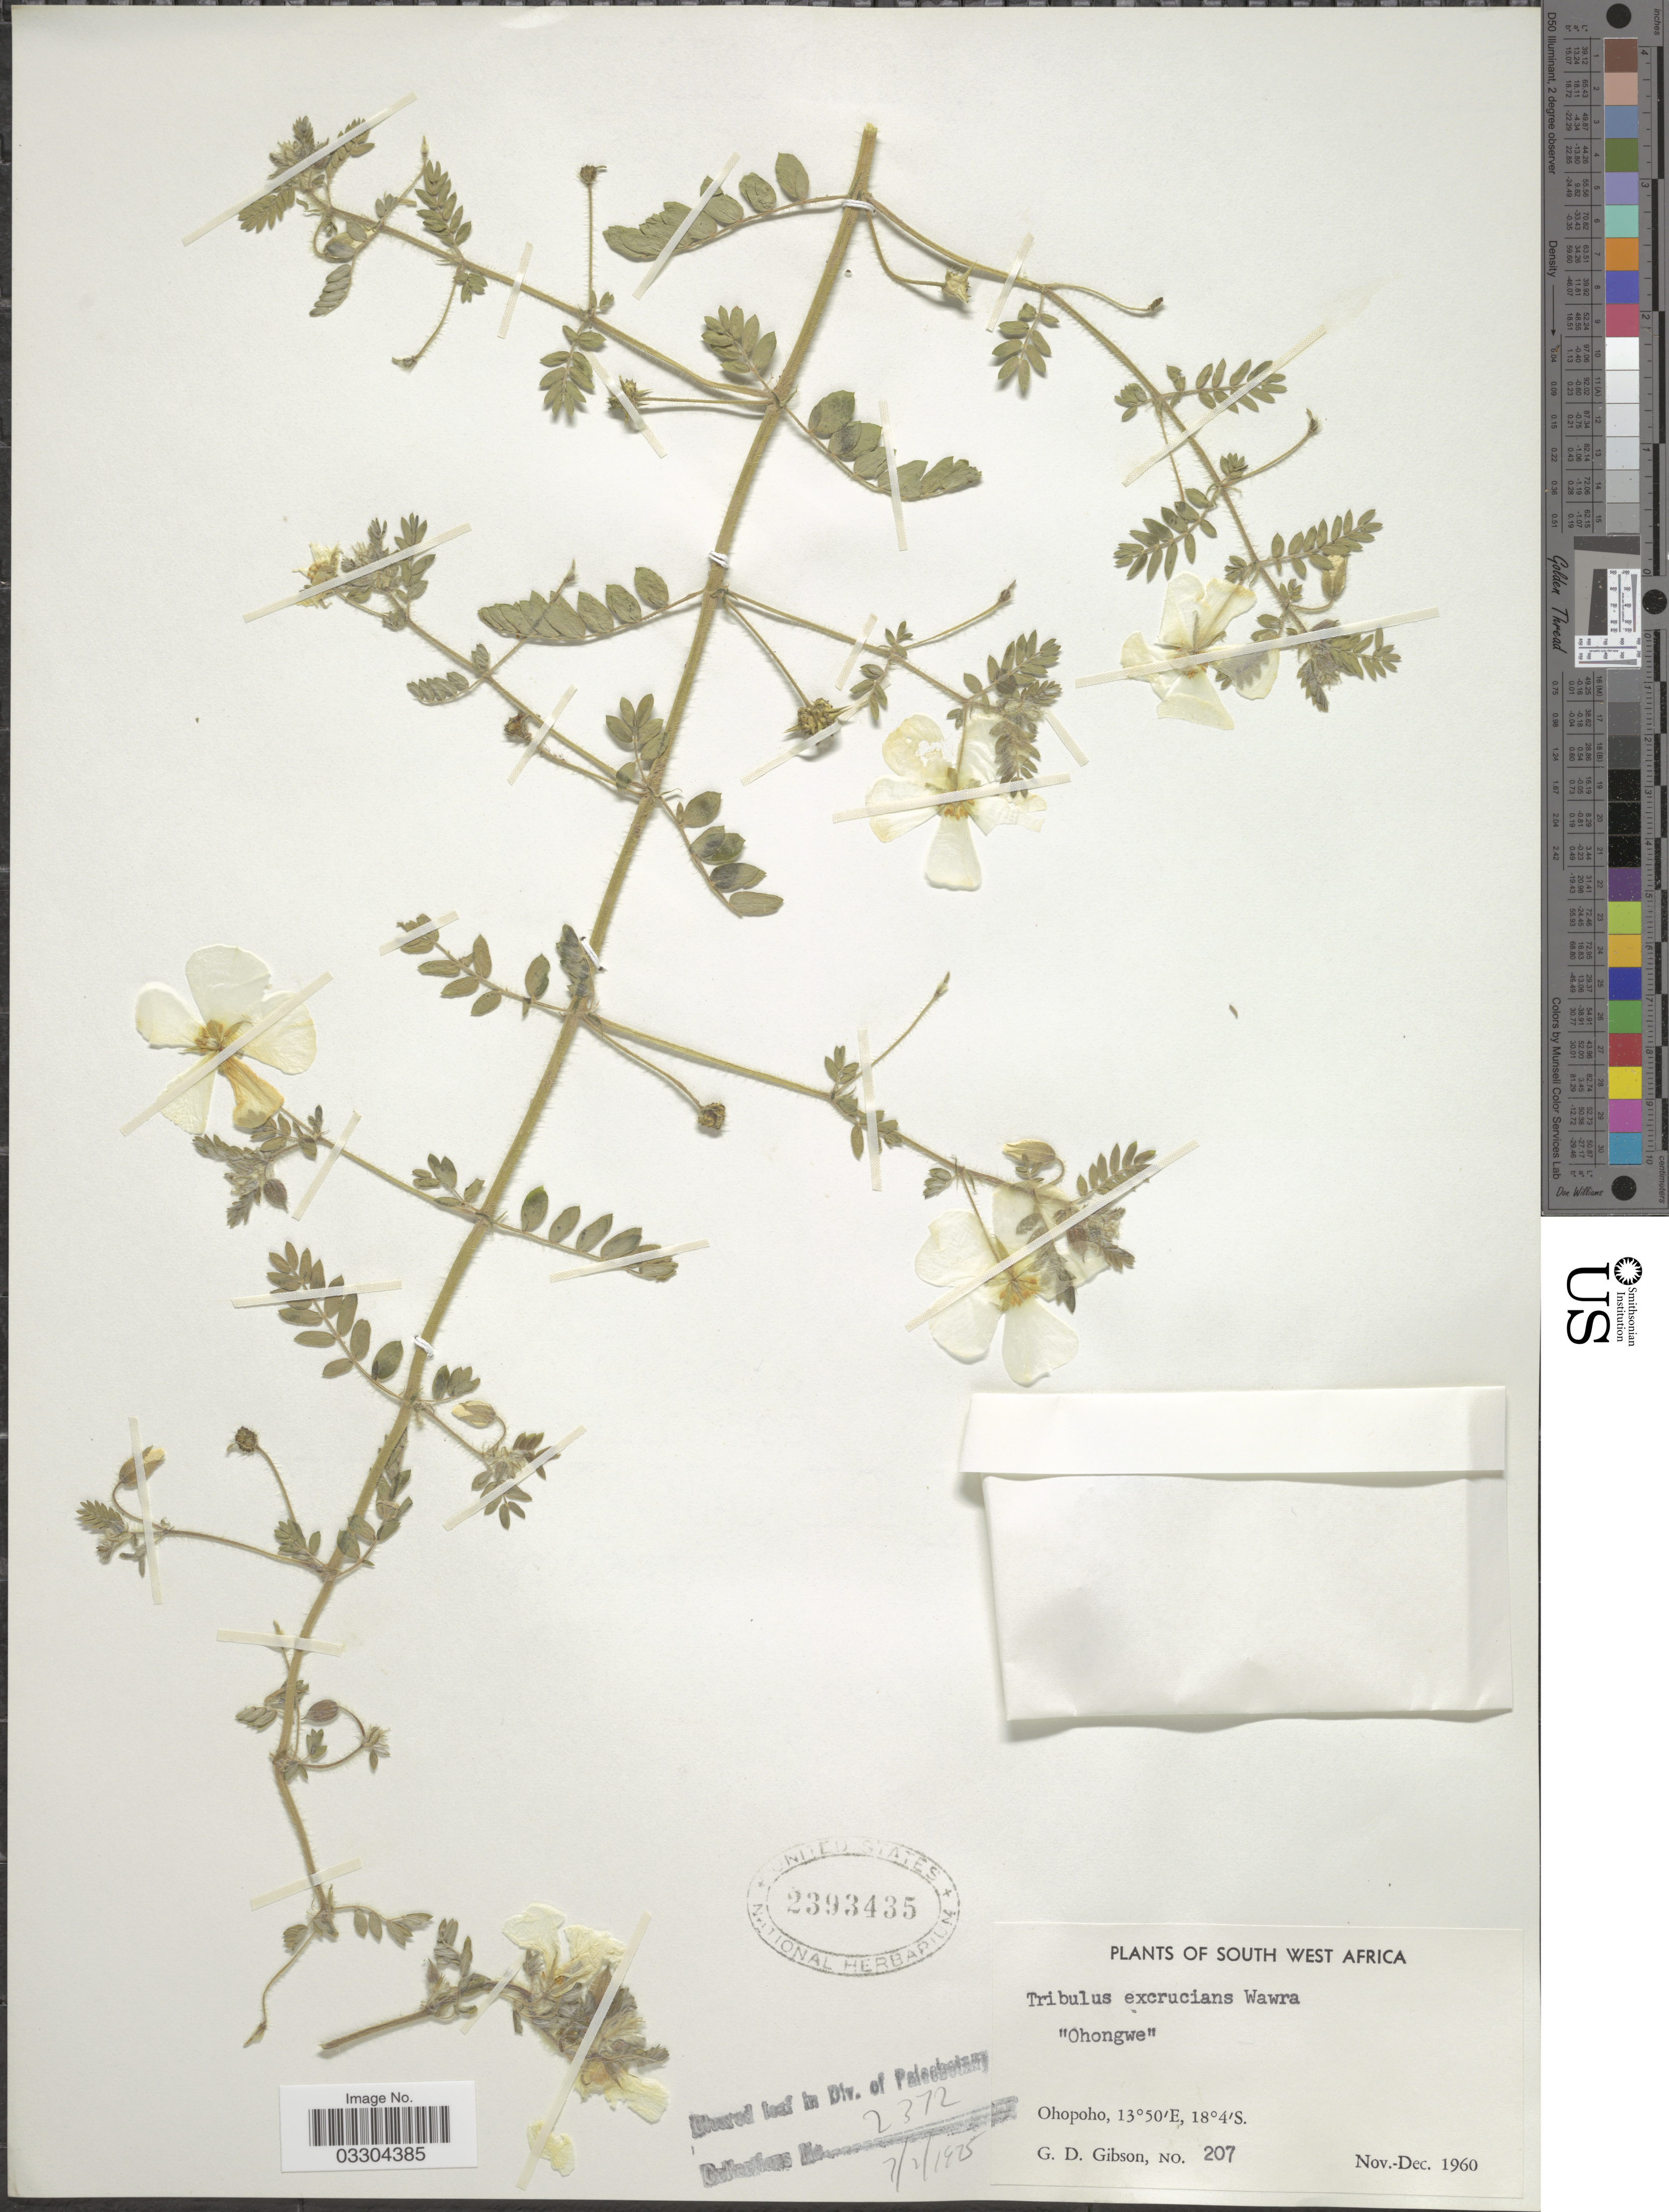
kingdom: Plantae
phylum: Tracheophyta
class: Magnoliopsida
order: Zygophyllales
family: Zygophyllaceae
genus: Tribulus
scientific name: Tribulus excrucians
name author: Wawra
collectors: G. D. Gibson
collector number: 207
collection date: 1960-11/1960-12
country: Namibia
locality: South West Africa. Ohopoho.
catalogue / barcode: US 2393435